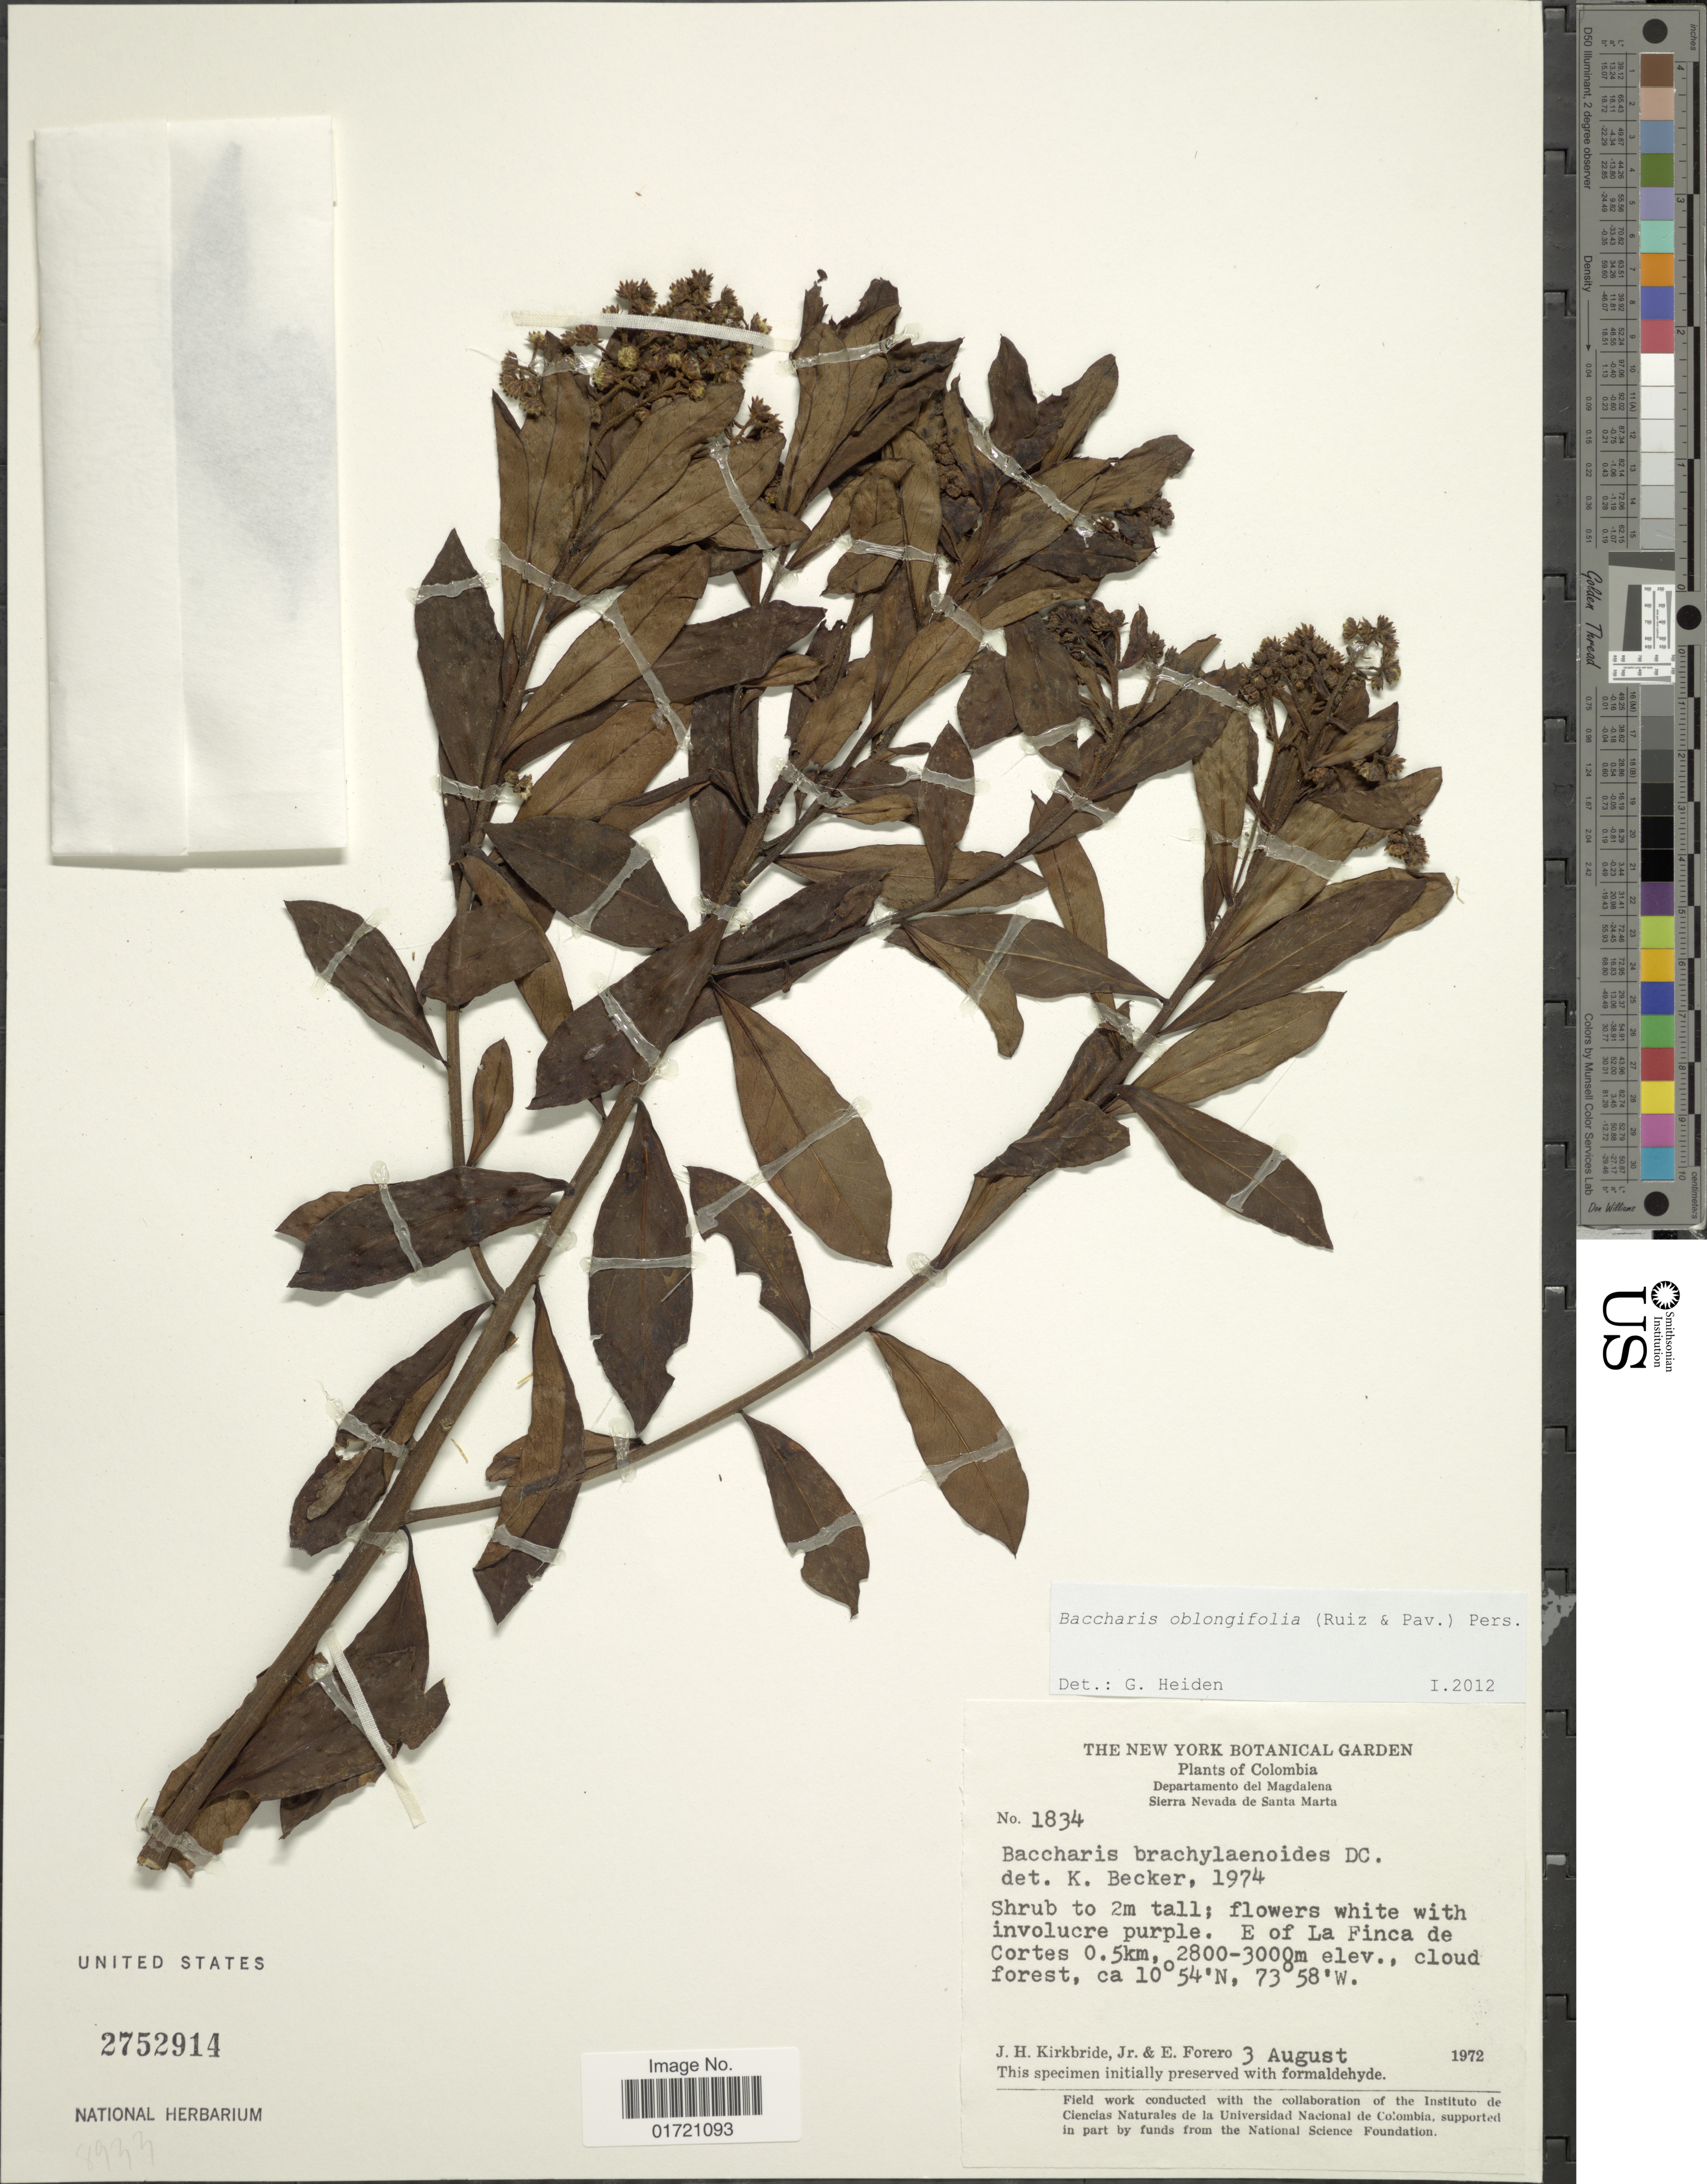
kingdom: Plantae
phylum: Tracheophyta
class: Magnoliopsida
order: Asterales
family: Asteraceae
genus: Baccharis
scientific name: Baccharis oblongifolia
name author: (Ruiz & Pav.) Pers.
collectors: J. H. Kirkbride & J. Forero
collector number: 1834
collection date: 1972-08-03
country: Colombia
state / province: Magdalena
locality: Departamento del Magdalena. Sierra Nevada de Santa Marta. E of La Finca de Cortes 0.5km.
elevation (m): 2800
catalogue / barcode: US 2752914